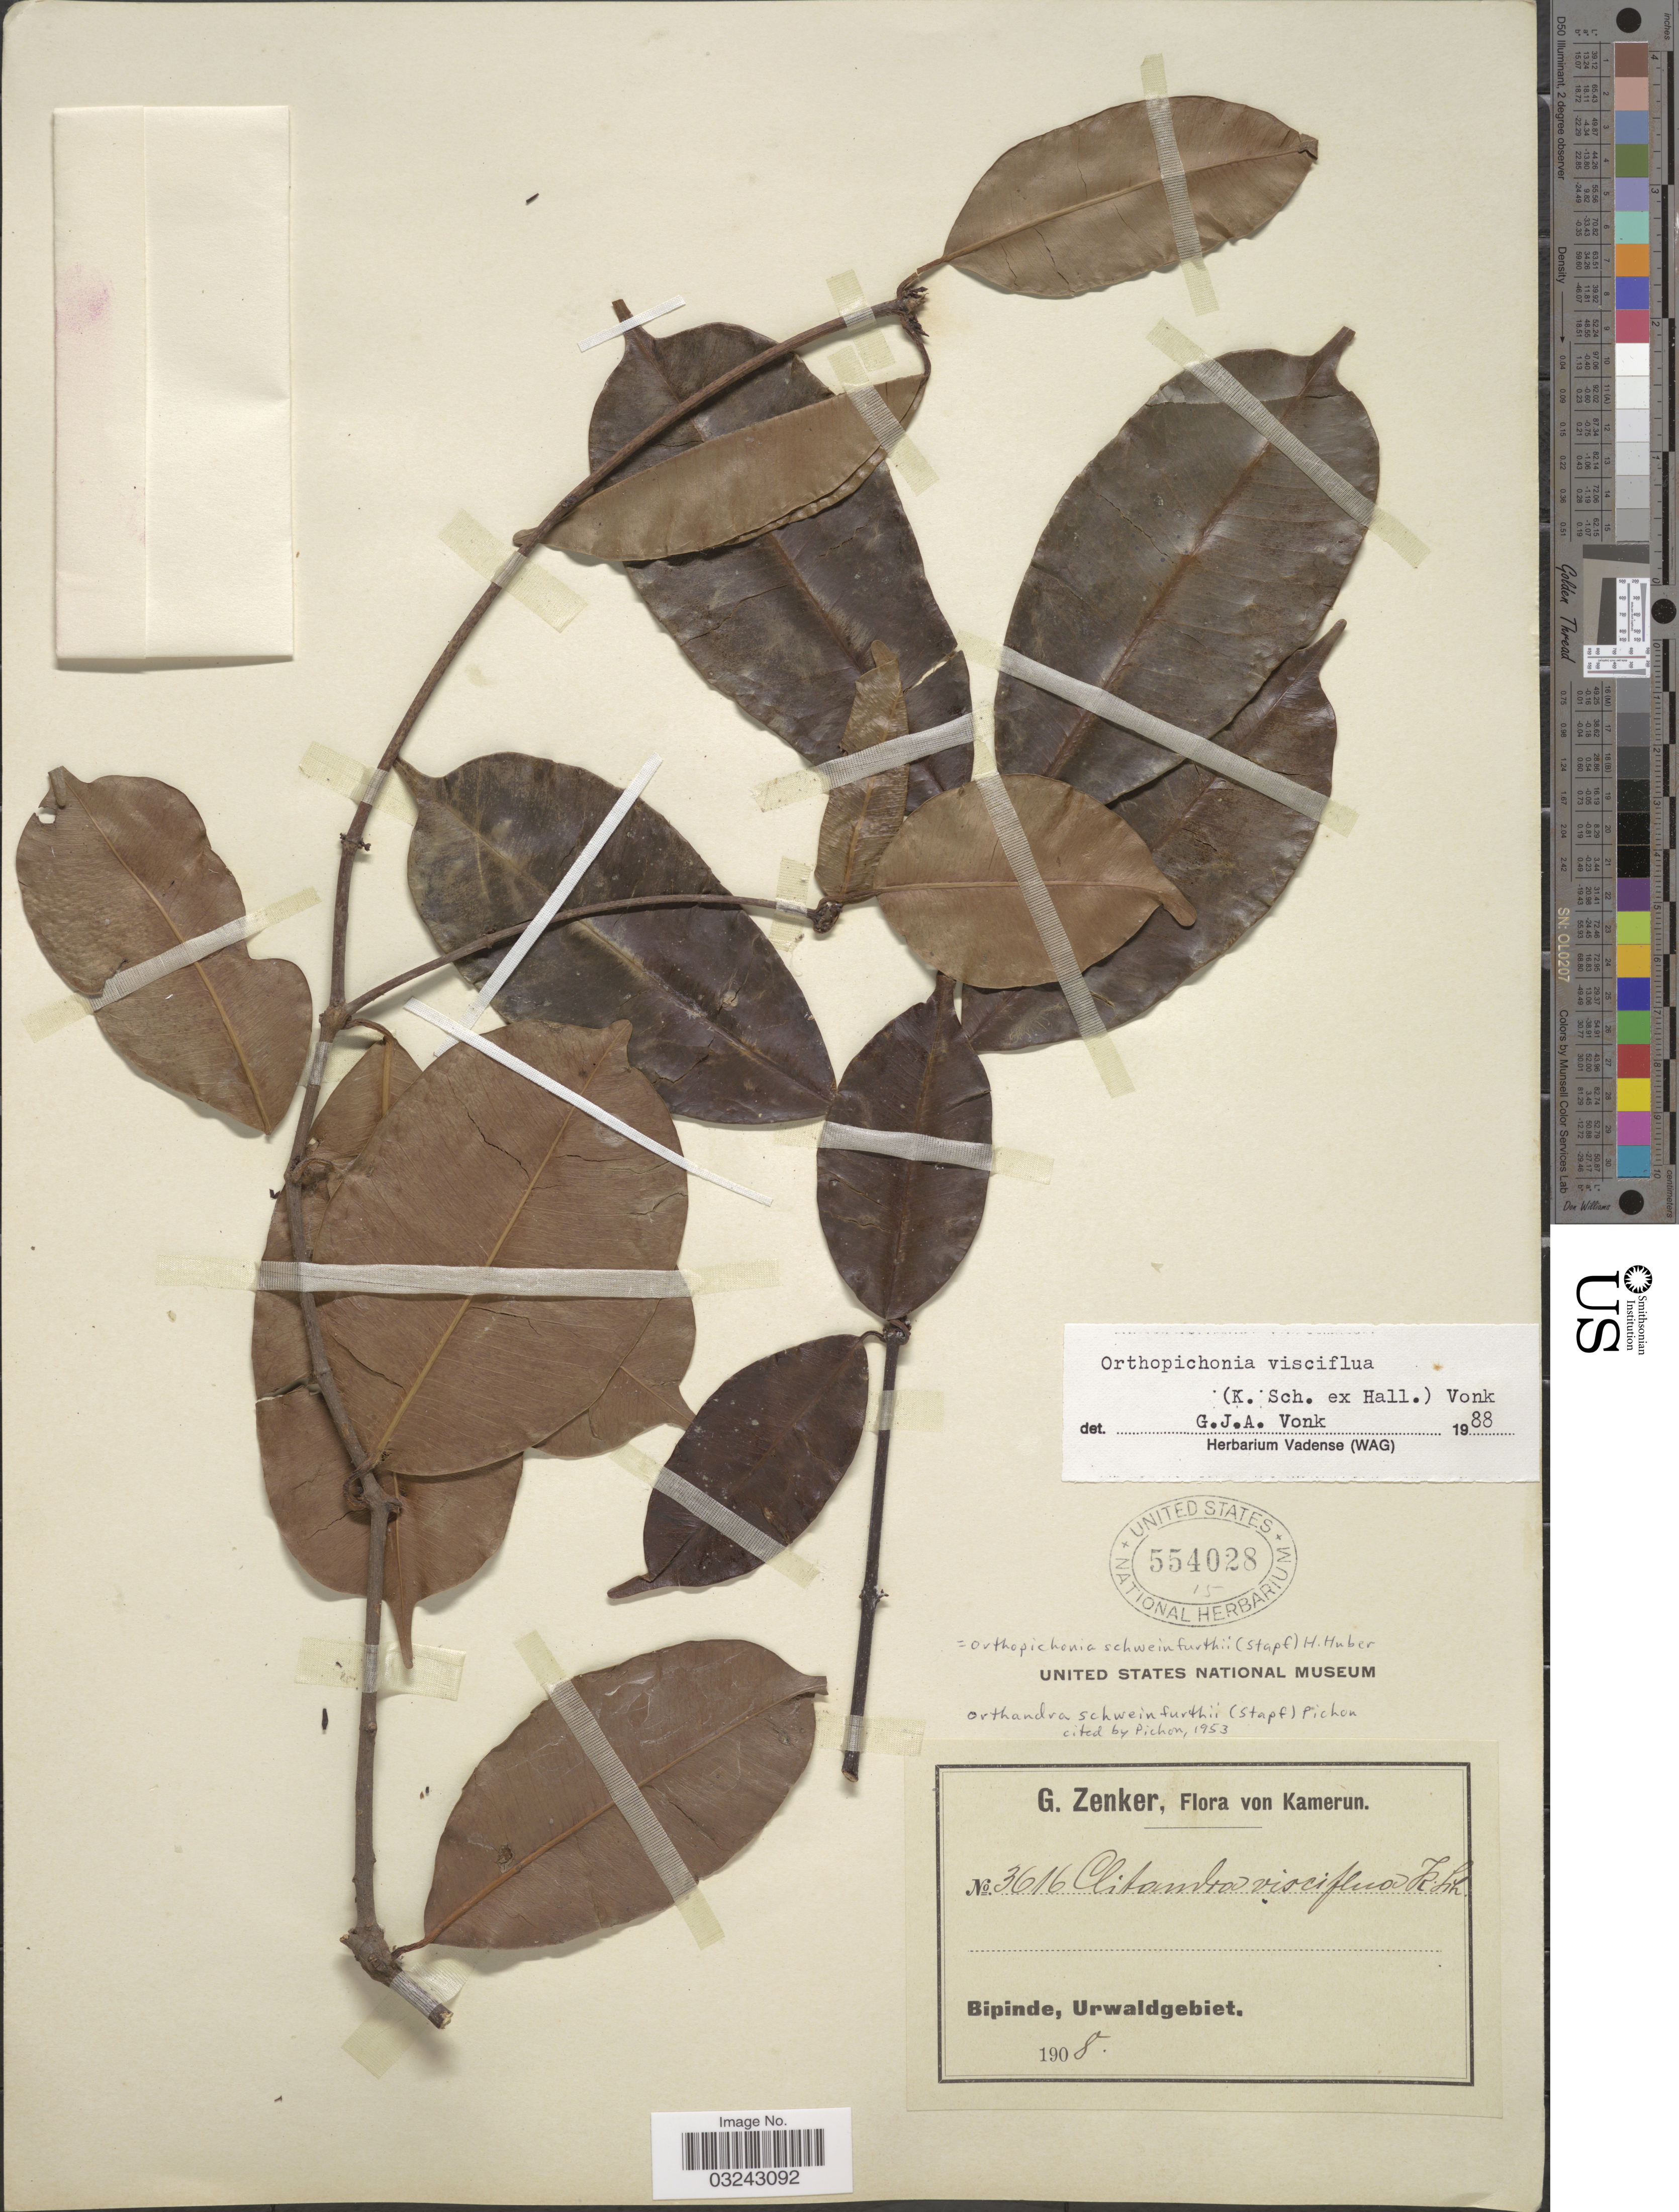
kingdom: Plantae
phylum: Tracheophyta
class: Magnoliopsida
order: Gentianales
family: Apocynaceae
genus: Orthopichonia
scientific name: Orthopichonia visciflua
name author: (K. Schum. ex Hallier f.) Vonk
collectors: G. A. Zenker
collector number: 3616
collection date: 1908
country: Cameroon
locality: Bipinde, Urwaldgebiet.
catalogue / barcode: US 554028